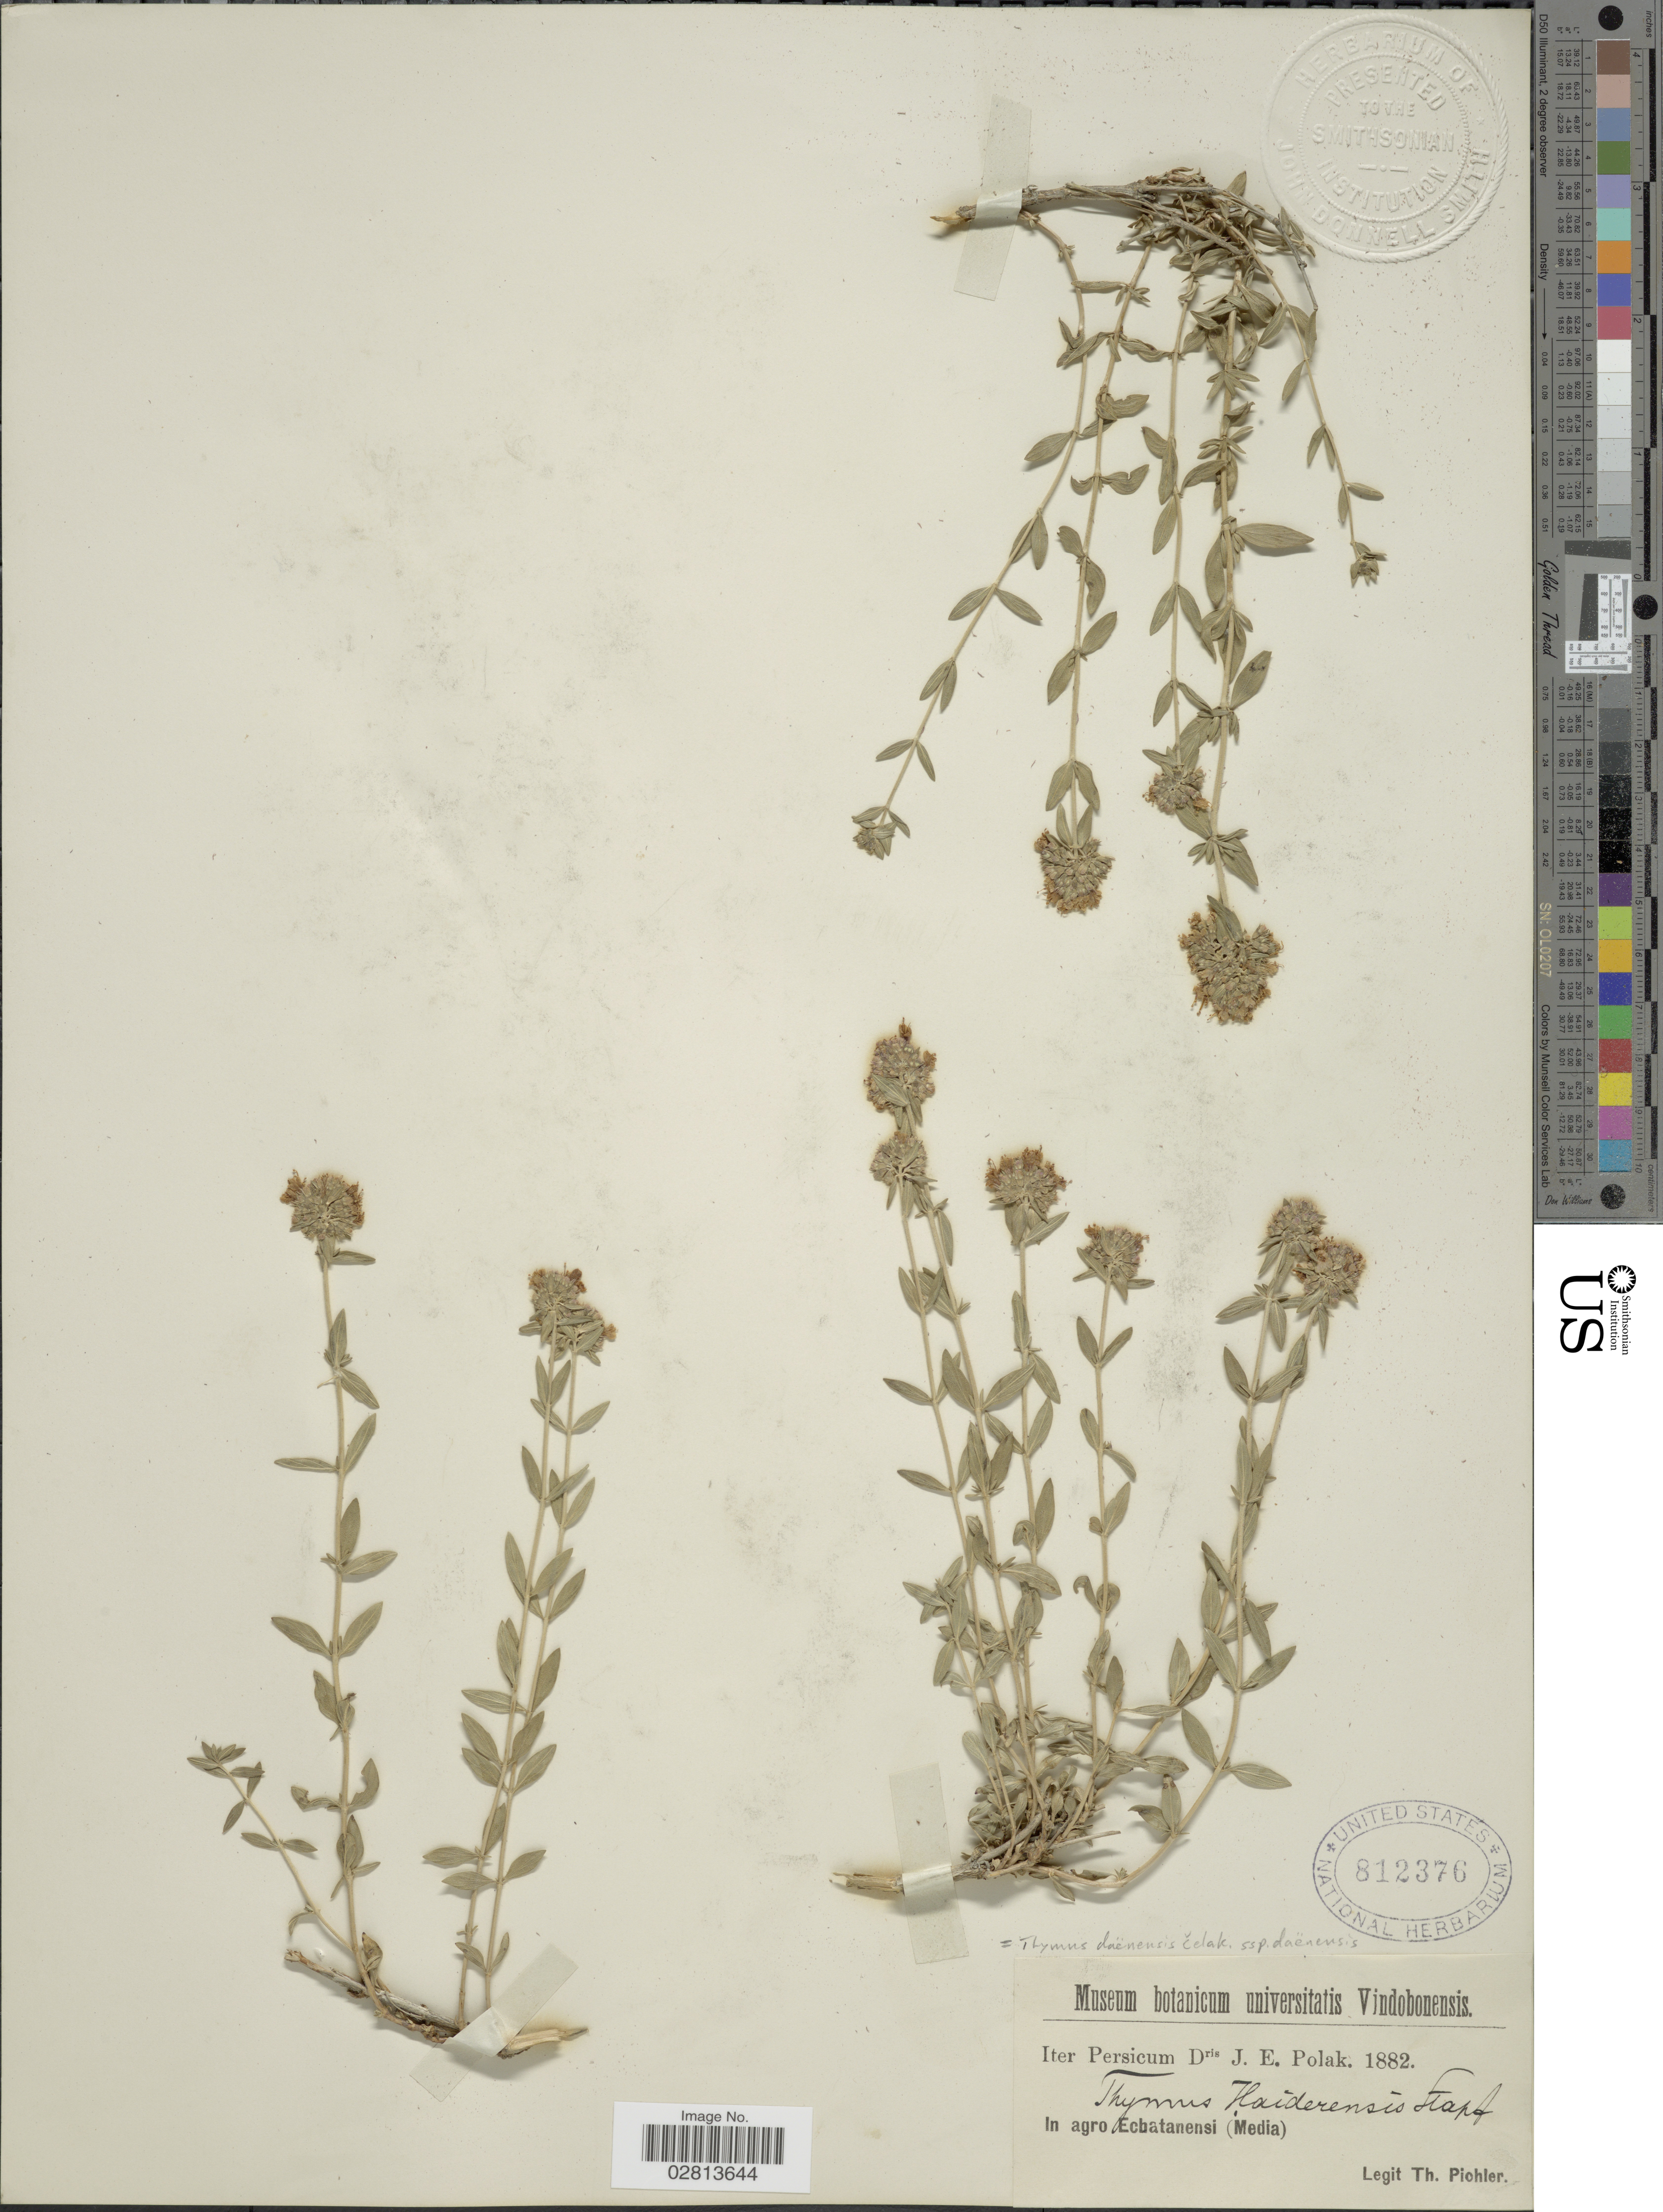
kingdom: Plantae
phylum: Tracheophyta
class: Magnoliopsida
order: Lamiales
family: Lamiaceae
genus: Thymus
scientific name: Thymus daenensis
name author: Čelak.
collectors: T. Pichler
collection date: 1882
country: Iran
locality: Persicum. In agro Ecbatanensi (Media).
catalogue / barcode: US 812376